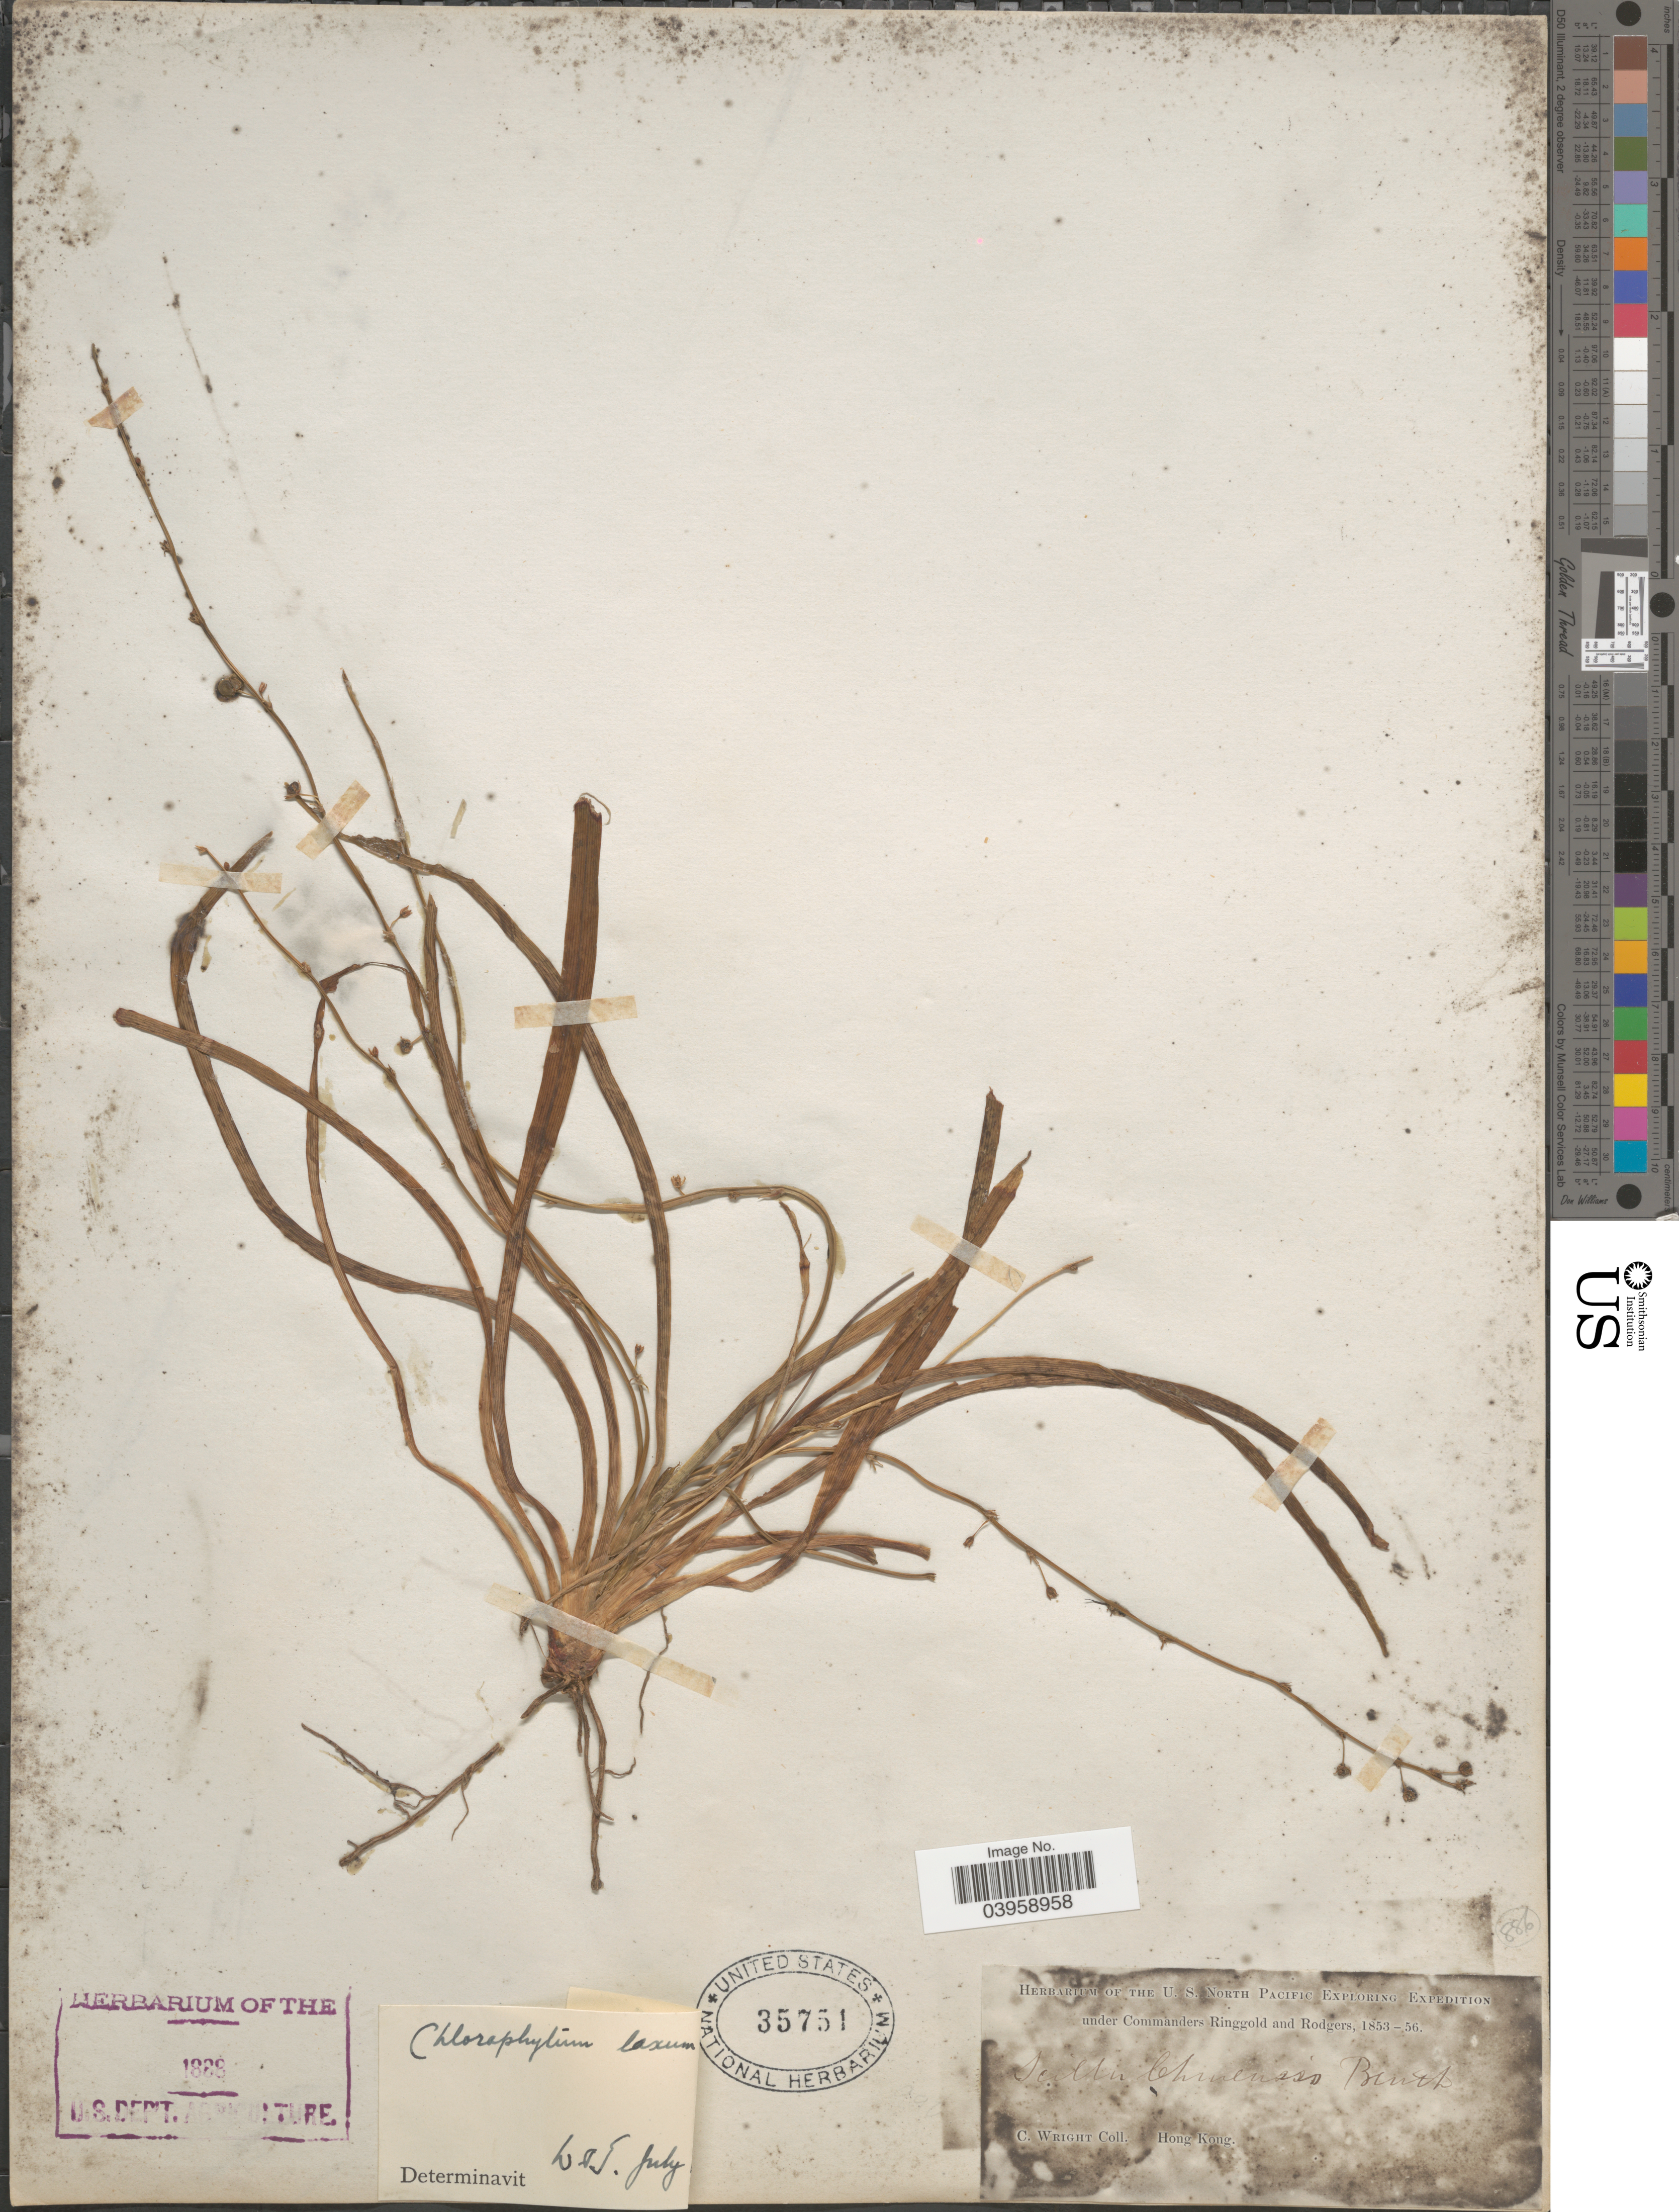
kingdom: Plantae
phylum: Tracheophyta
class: Liliopsida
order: Asparagales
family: Asparagaceae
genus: Chlorophytum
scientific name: Chlorophytum laxum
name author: R. Br.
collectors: C. Wright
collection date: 1853/1856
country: China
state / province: Hong Kong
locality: Hong Kong.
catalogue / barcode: US 35751